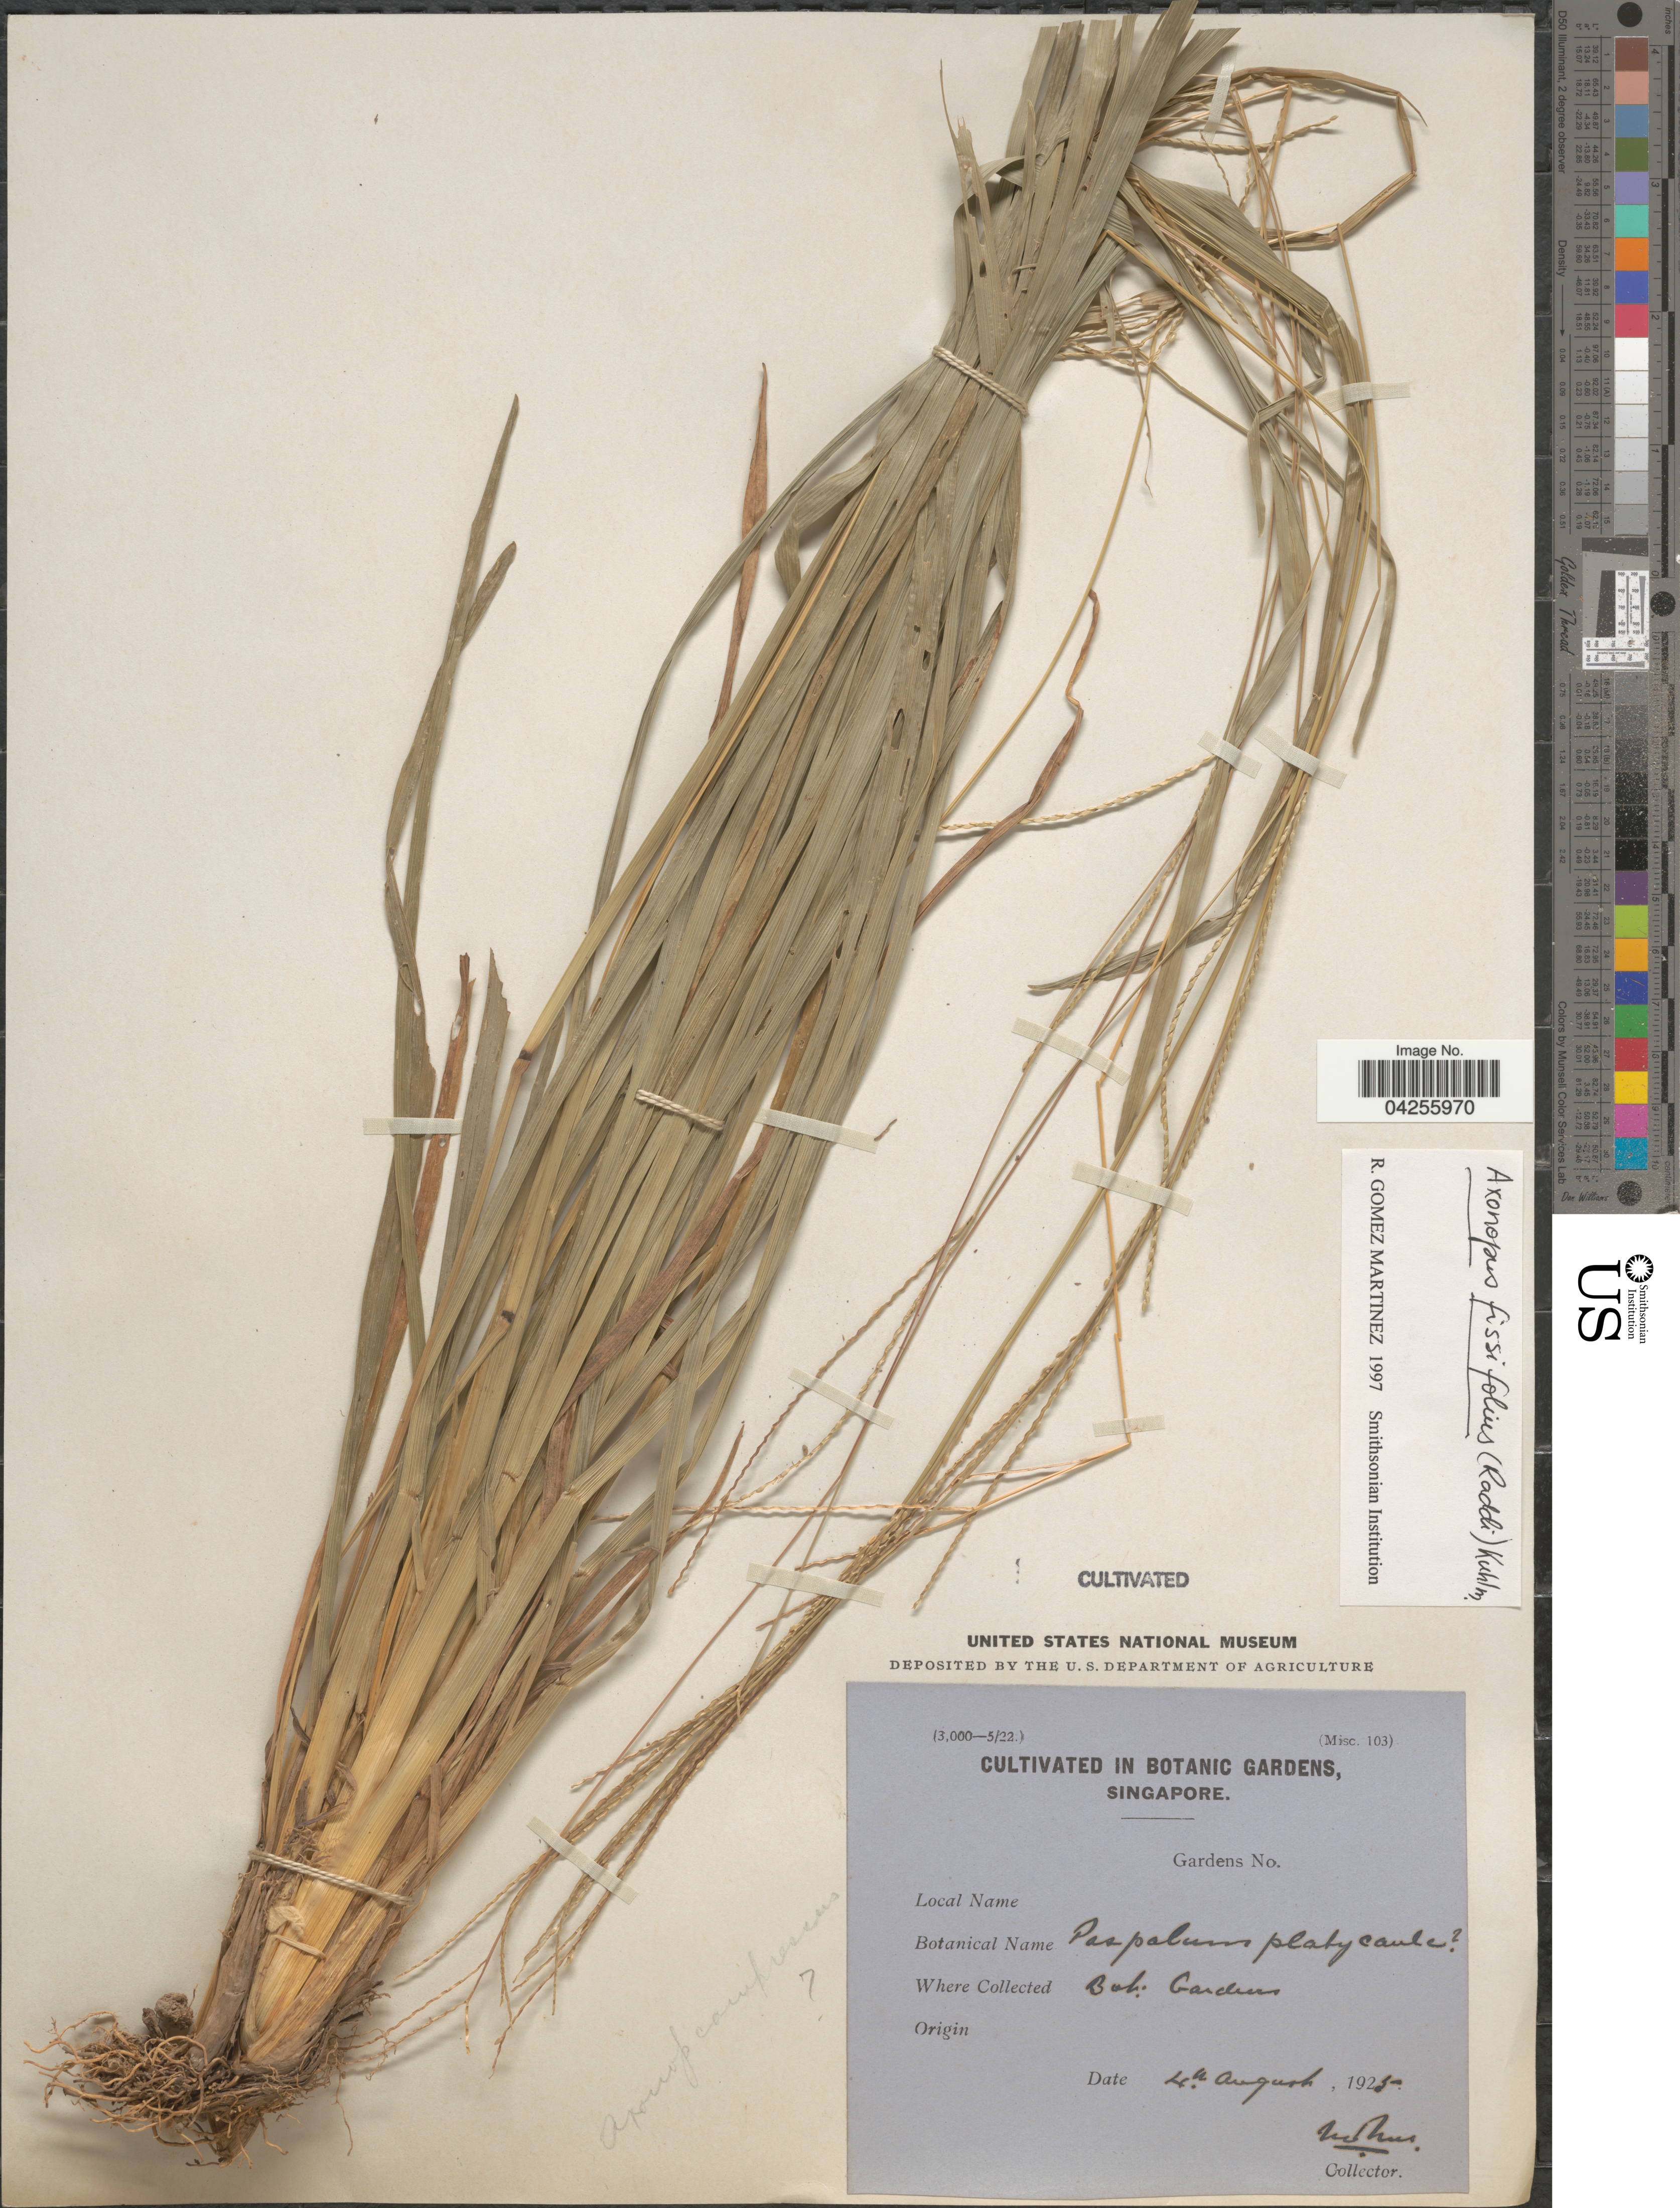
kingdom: Plantae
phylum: Tracheophyta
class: Liliopsida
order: Poales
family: Poaceae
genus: Axonopus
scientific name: Axonopus fissifolius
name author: (Raddi) Kuhlm.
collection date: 1925-08-04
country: Singapore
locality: Cultivated in Botanic Gardens, Singapore. Bot. Gardens.